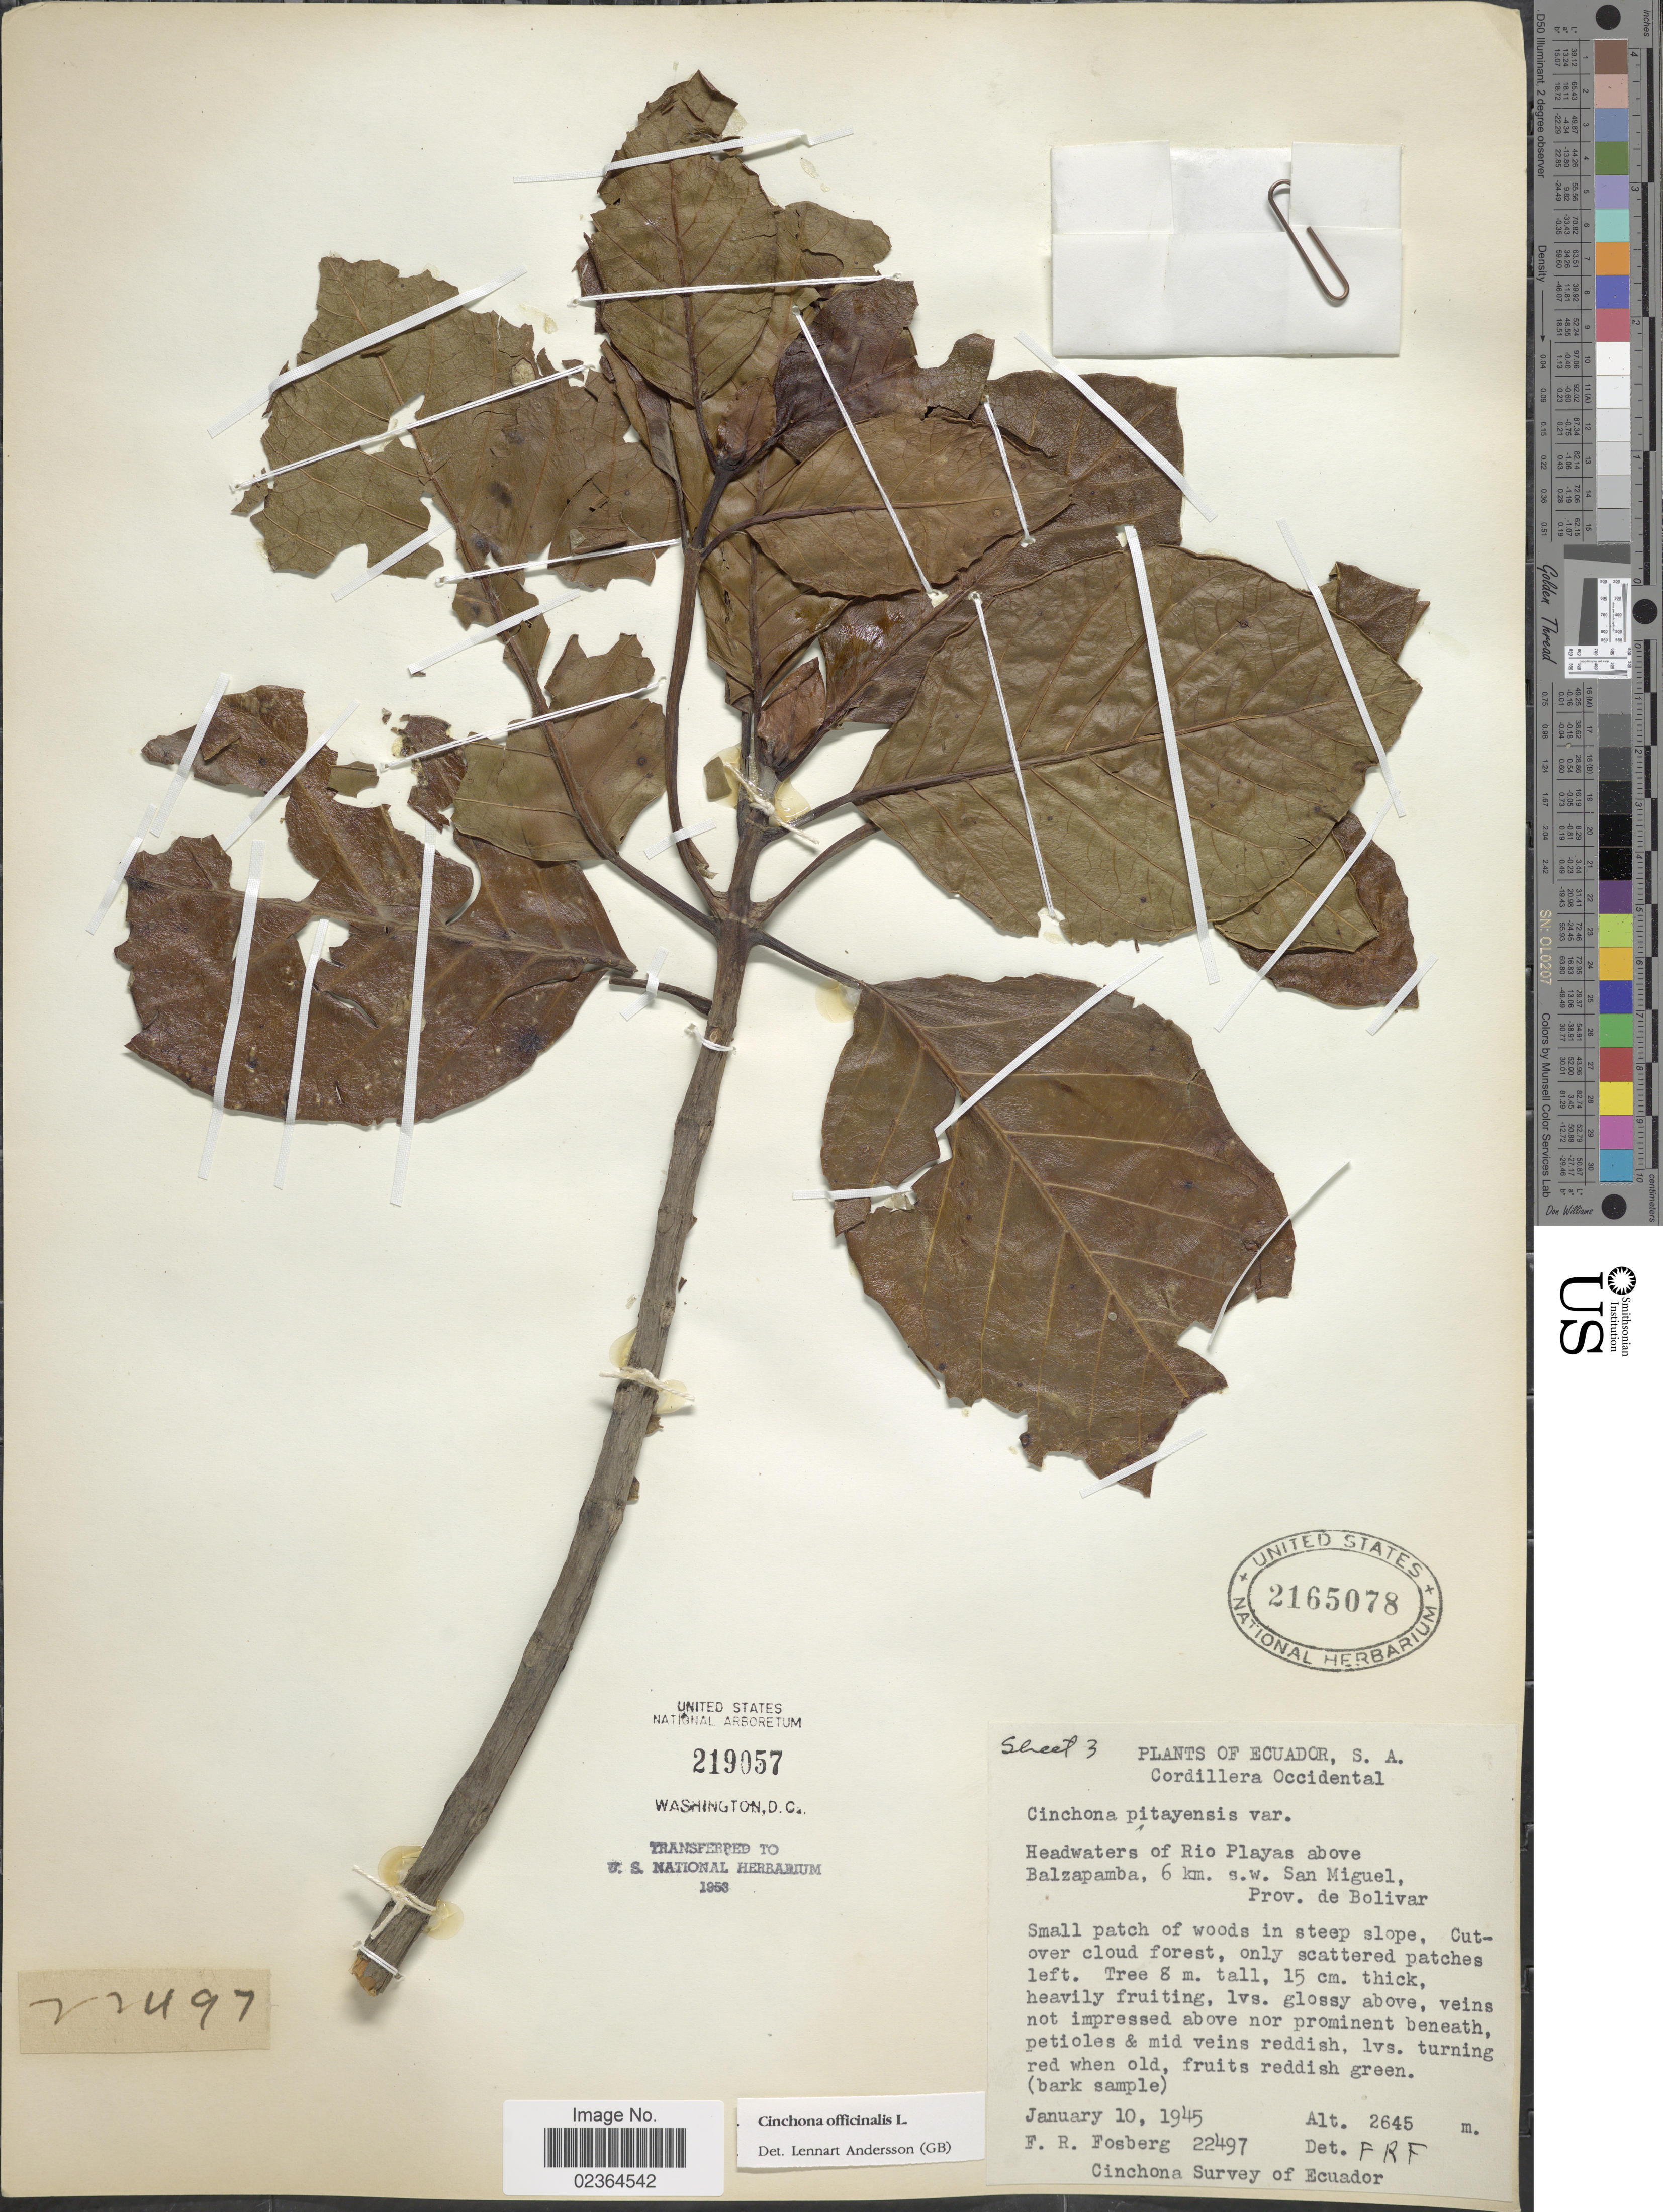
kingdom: Plantae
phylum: Tracheophyta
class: Magnoliopsida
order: Gentianales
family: Rubiaceae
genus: Cinchona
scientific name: Cinchona officinalis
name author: L.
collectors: F. R. Fosberg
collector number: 22497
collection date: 1945-01-10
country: Ecuador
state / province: Bolívar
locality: Cordillera Occidental. Headwaters of Rio Playas above Balzapamba, 6 km. s.w. San Miguel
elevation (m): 2645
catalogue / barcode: US 2165078